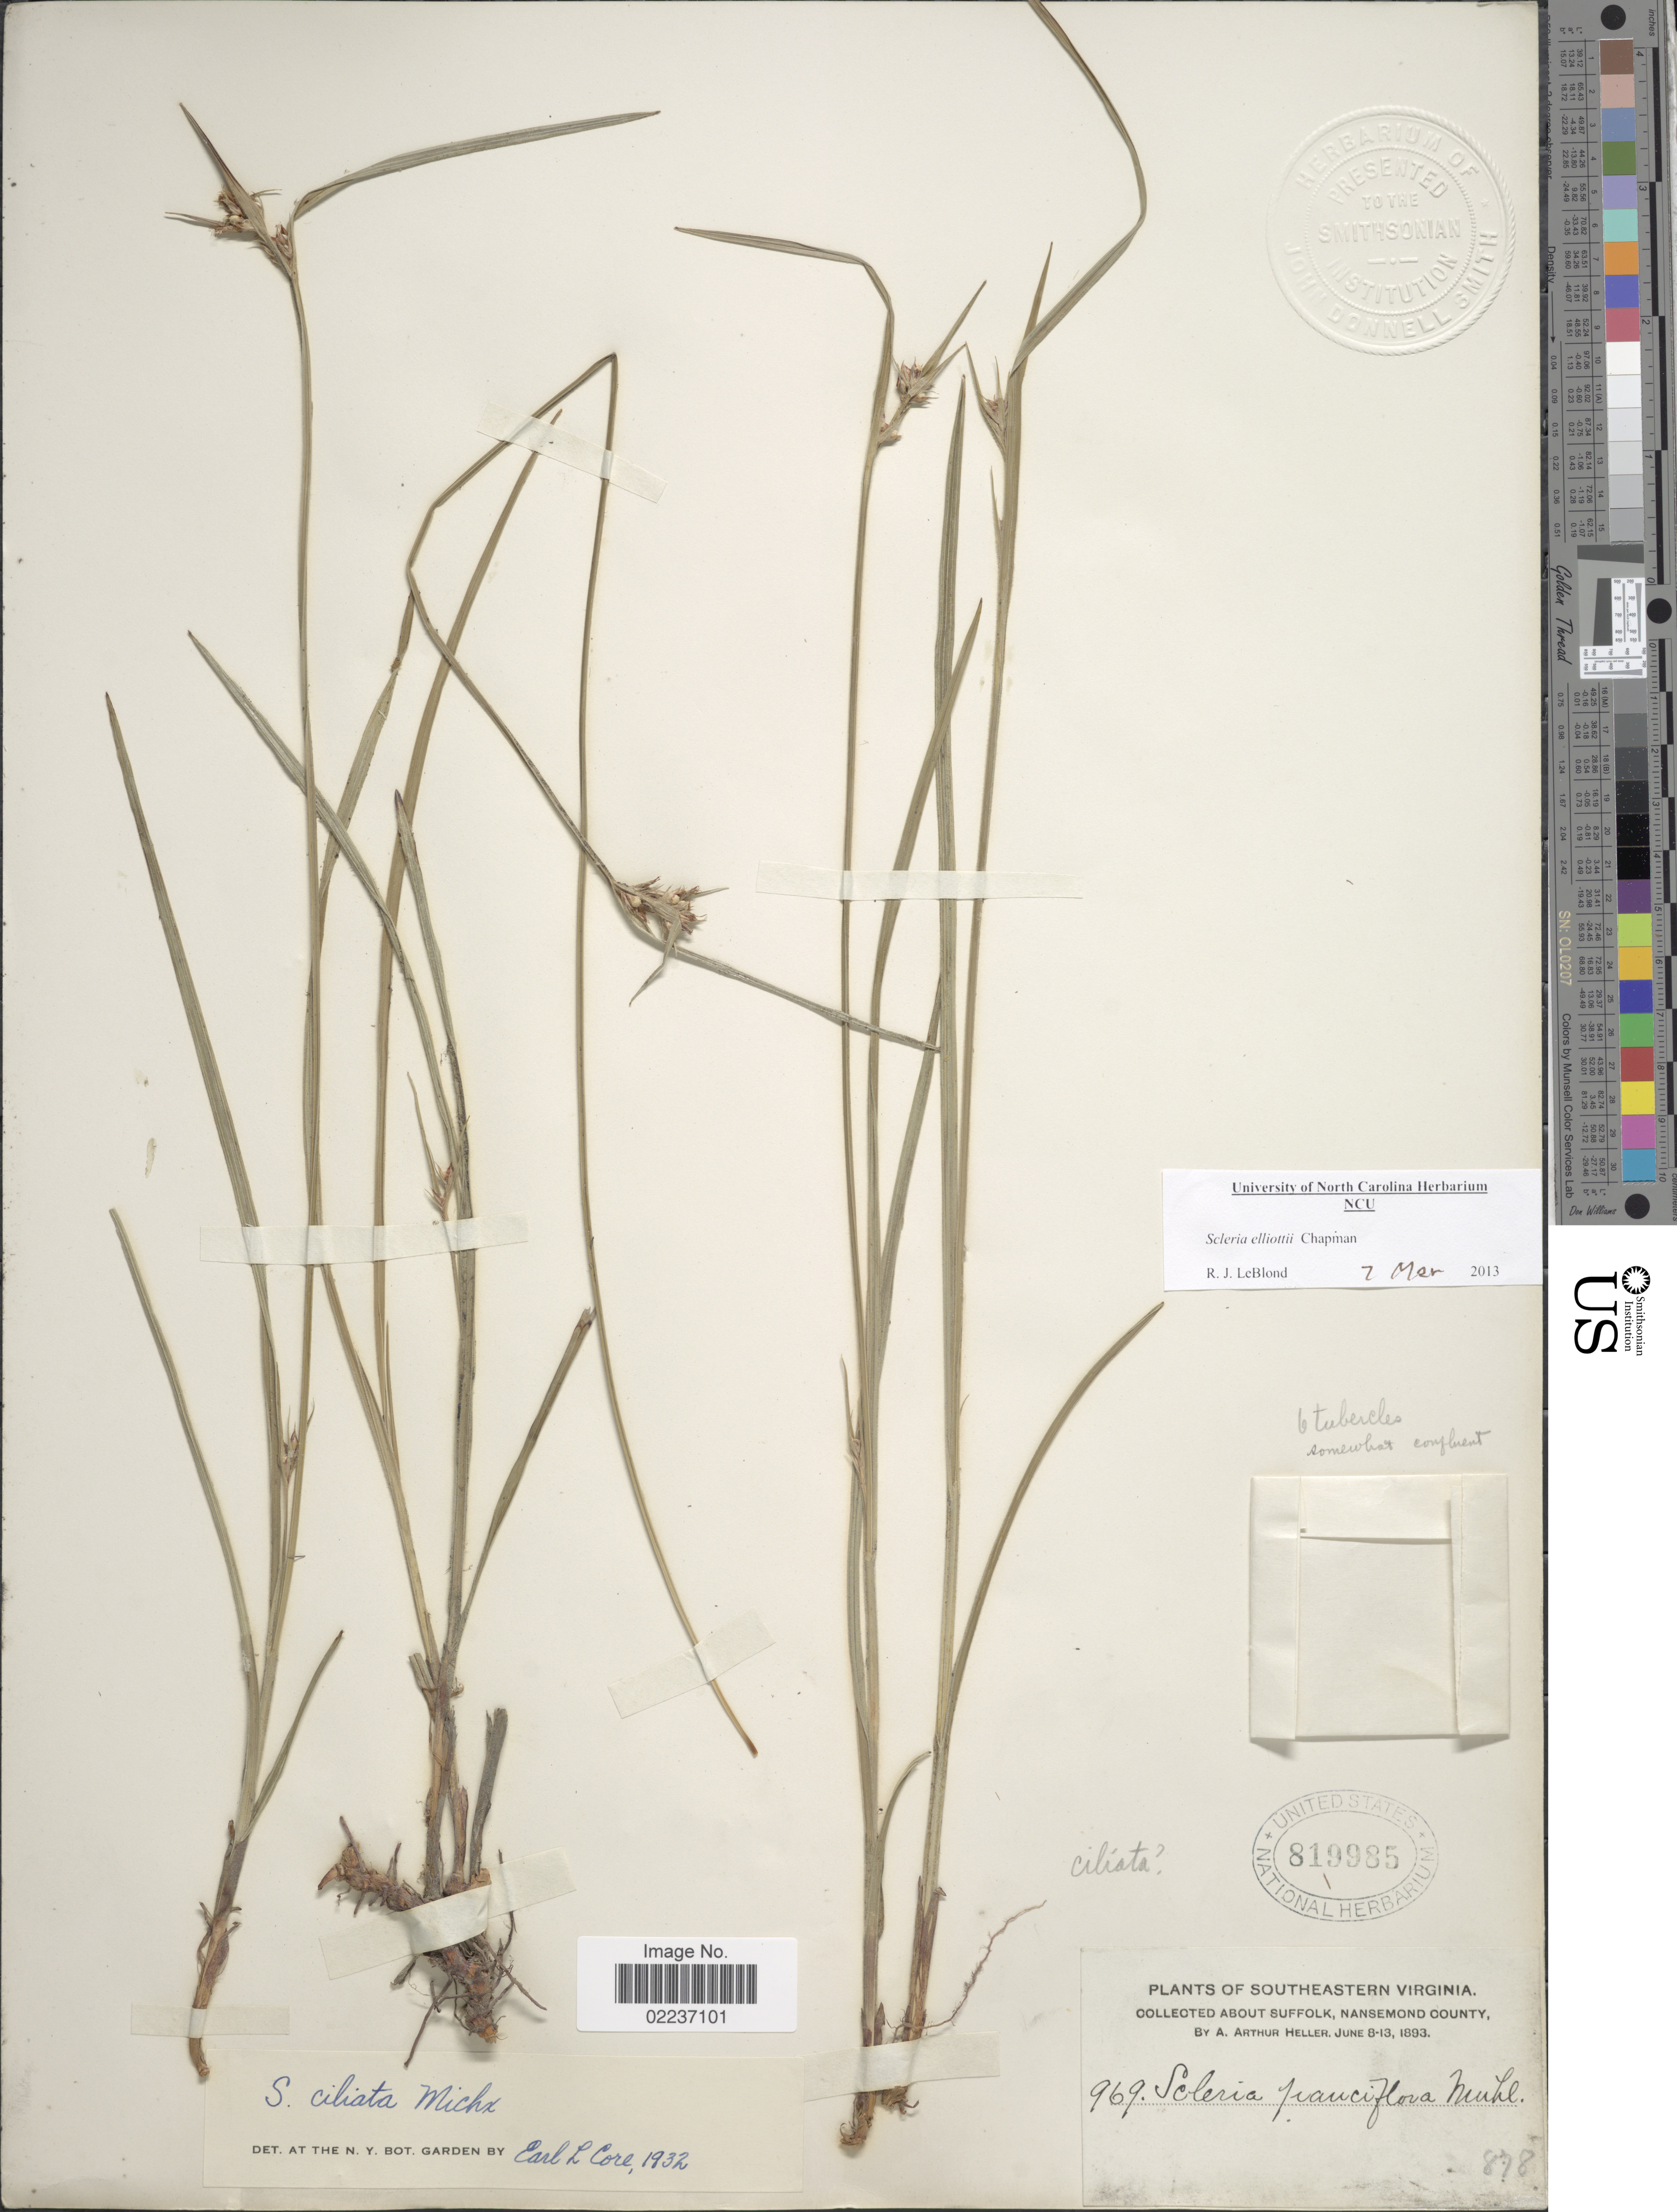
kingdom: Plantae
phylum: Tracheophyta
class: Liliopsida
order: Poales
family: Cyperaceae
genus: Scleria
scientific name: Scleria ciliata var. elliottii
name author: (Chapm.) Fernald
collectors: A. A. Heller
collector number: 969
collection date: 1893-06-08/1893-06-13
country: United States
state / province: Virginia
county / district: City of Suffolk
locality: Southeastern Virginia, about Suffolk, Nansemond County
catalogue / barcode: US 819985